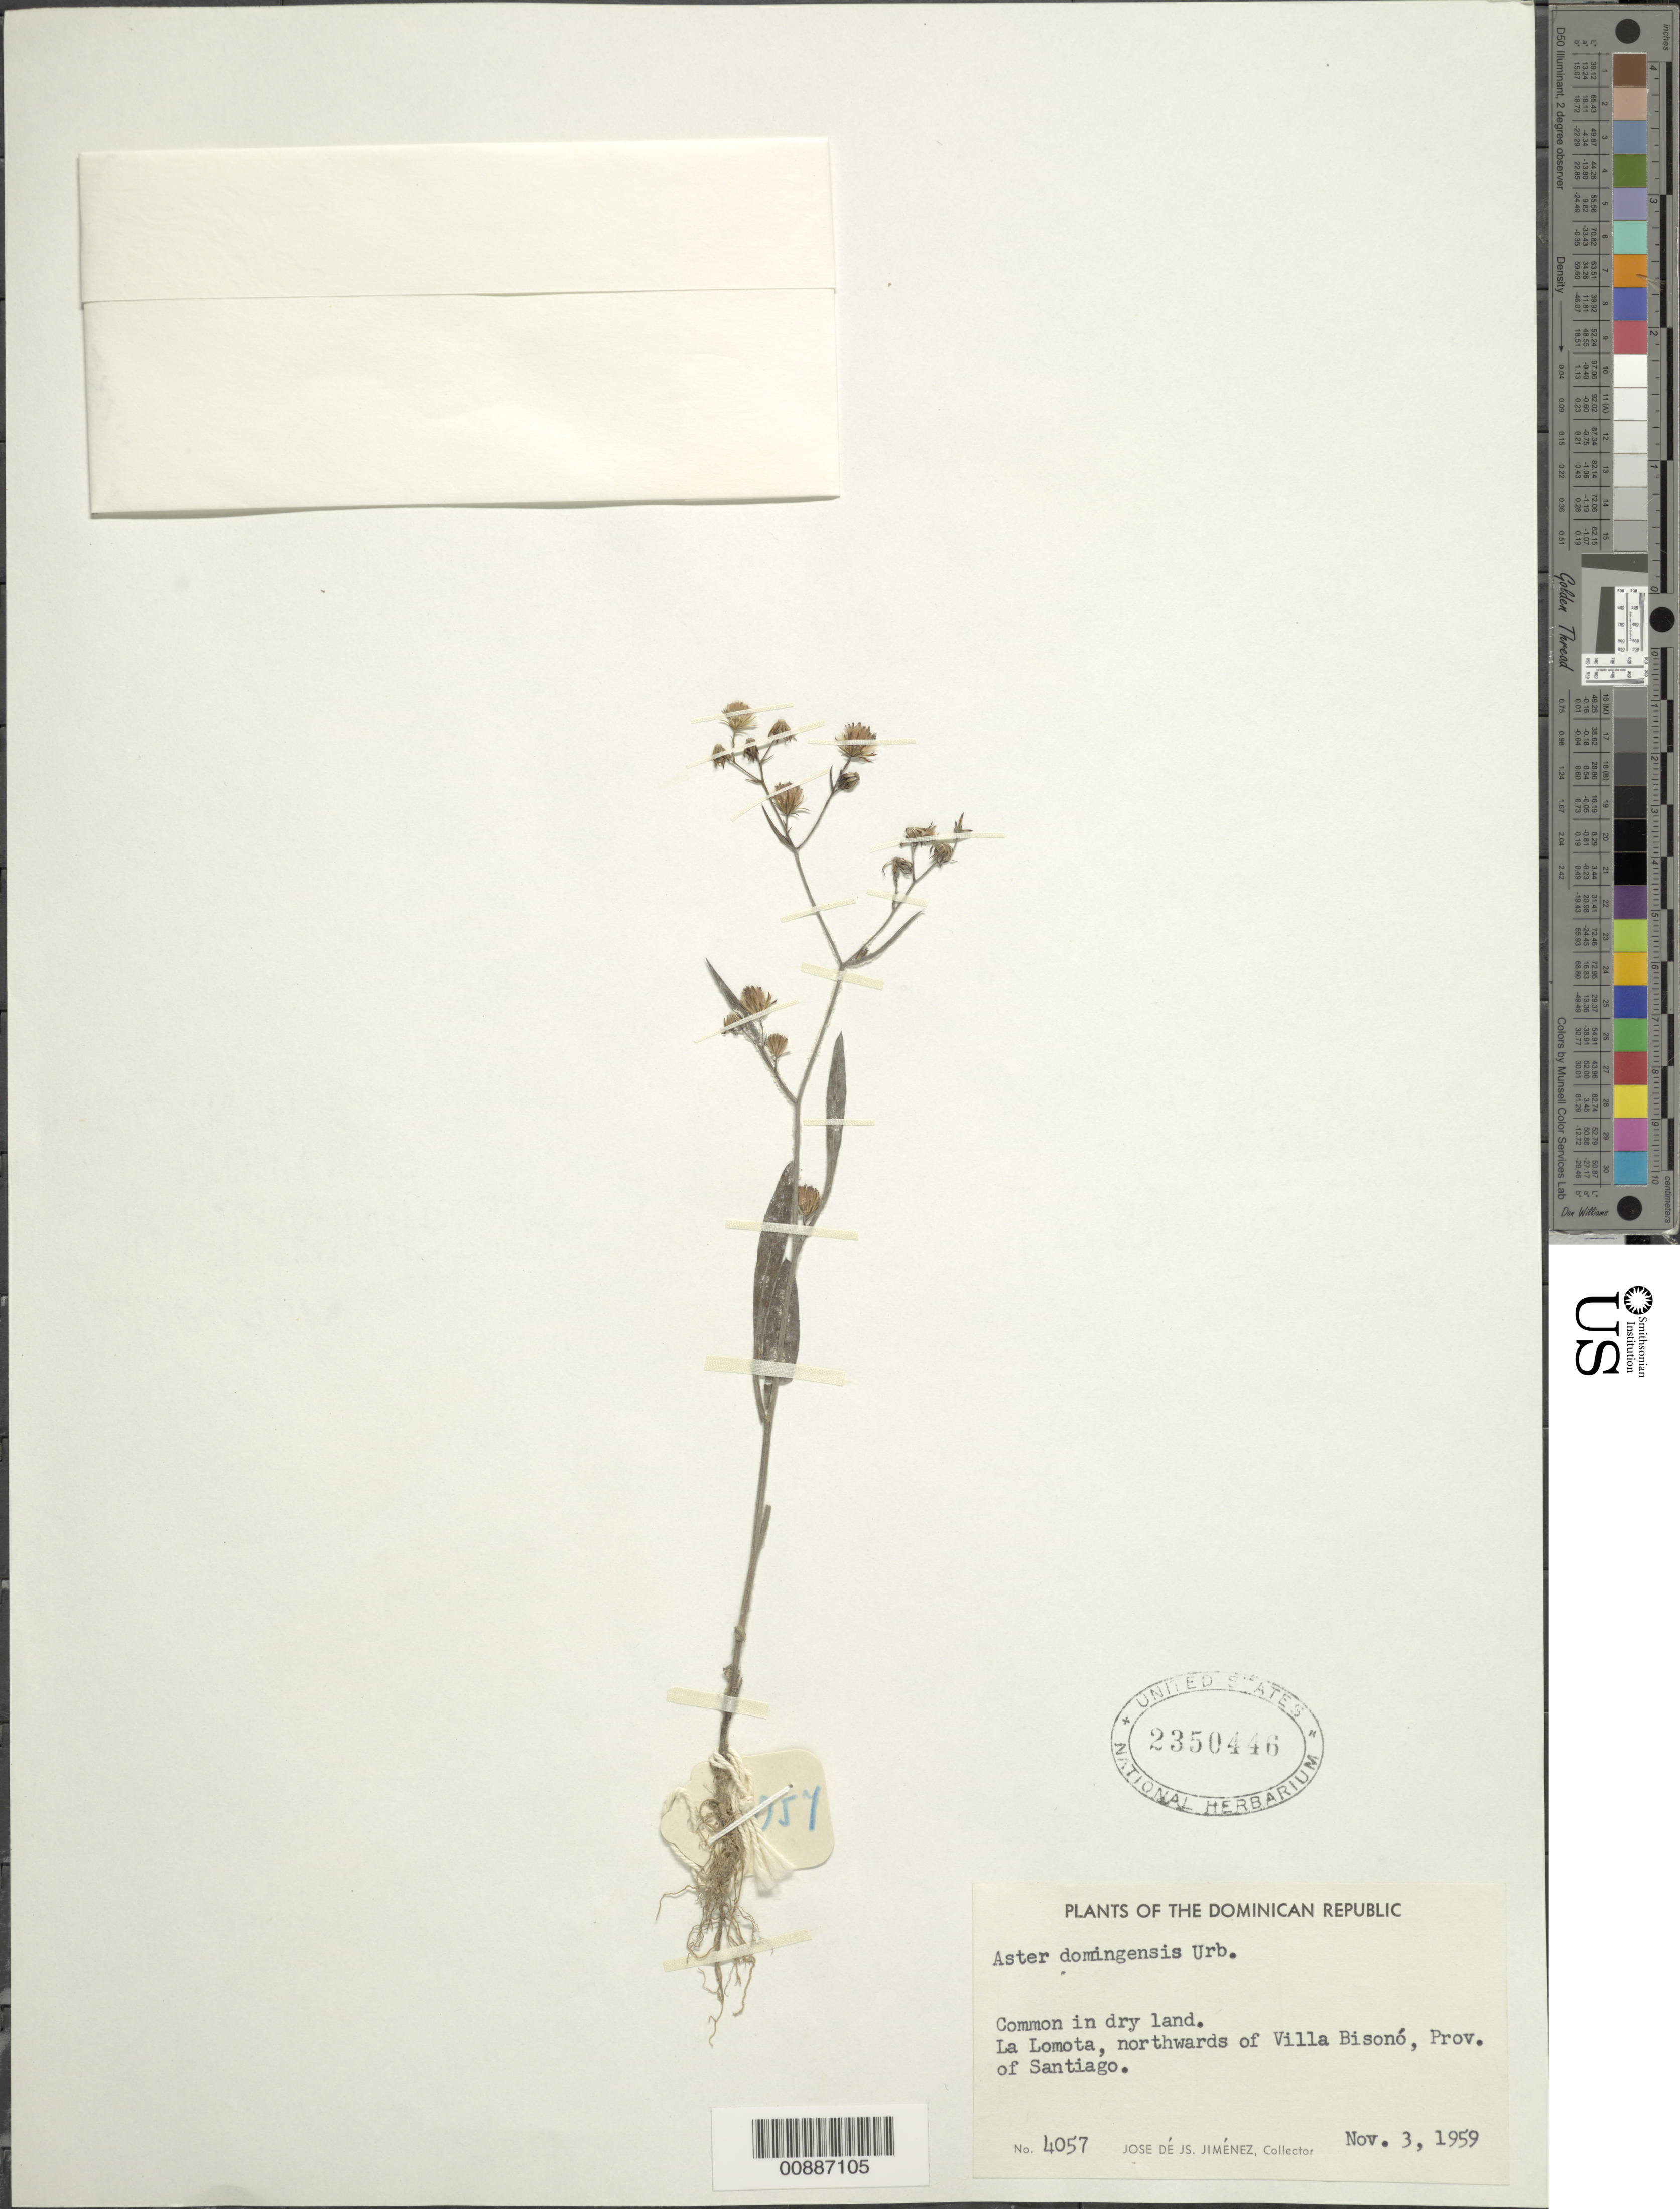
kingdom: Plantae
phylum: Tracheophyta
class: Magnoliopsida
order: Asterales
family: Asteraceae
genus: Symphyotrichum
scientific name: Symphyotrichum domingensis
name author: (Urb.) G.L. Nesom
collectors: J. J. Jiménez Almonte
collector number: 4057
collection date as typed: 03 Nov 1959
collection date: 1959-11-03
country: Dominican Republic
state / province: Santiago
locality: La Lomota, north of Villa Bisonó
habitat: Dry land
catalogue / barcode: US 2350446